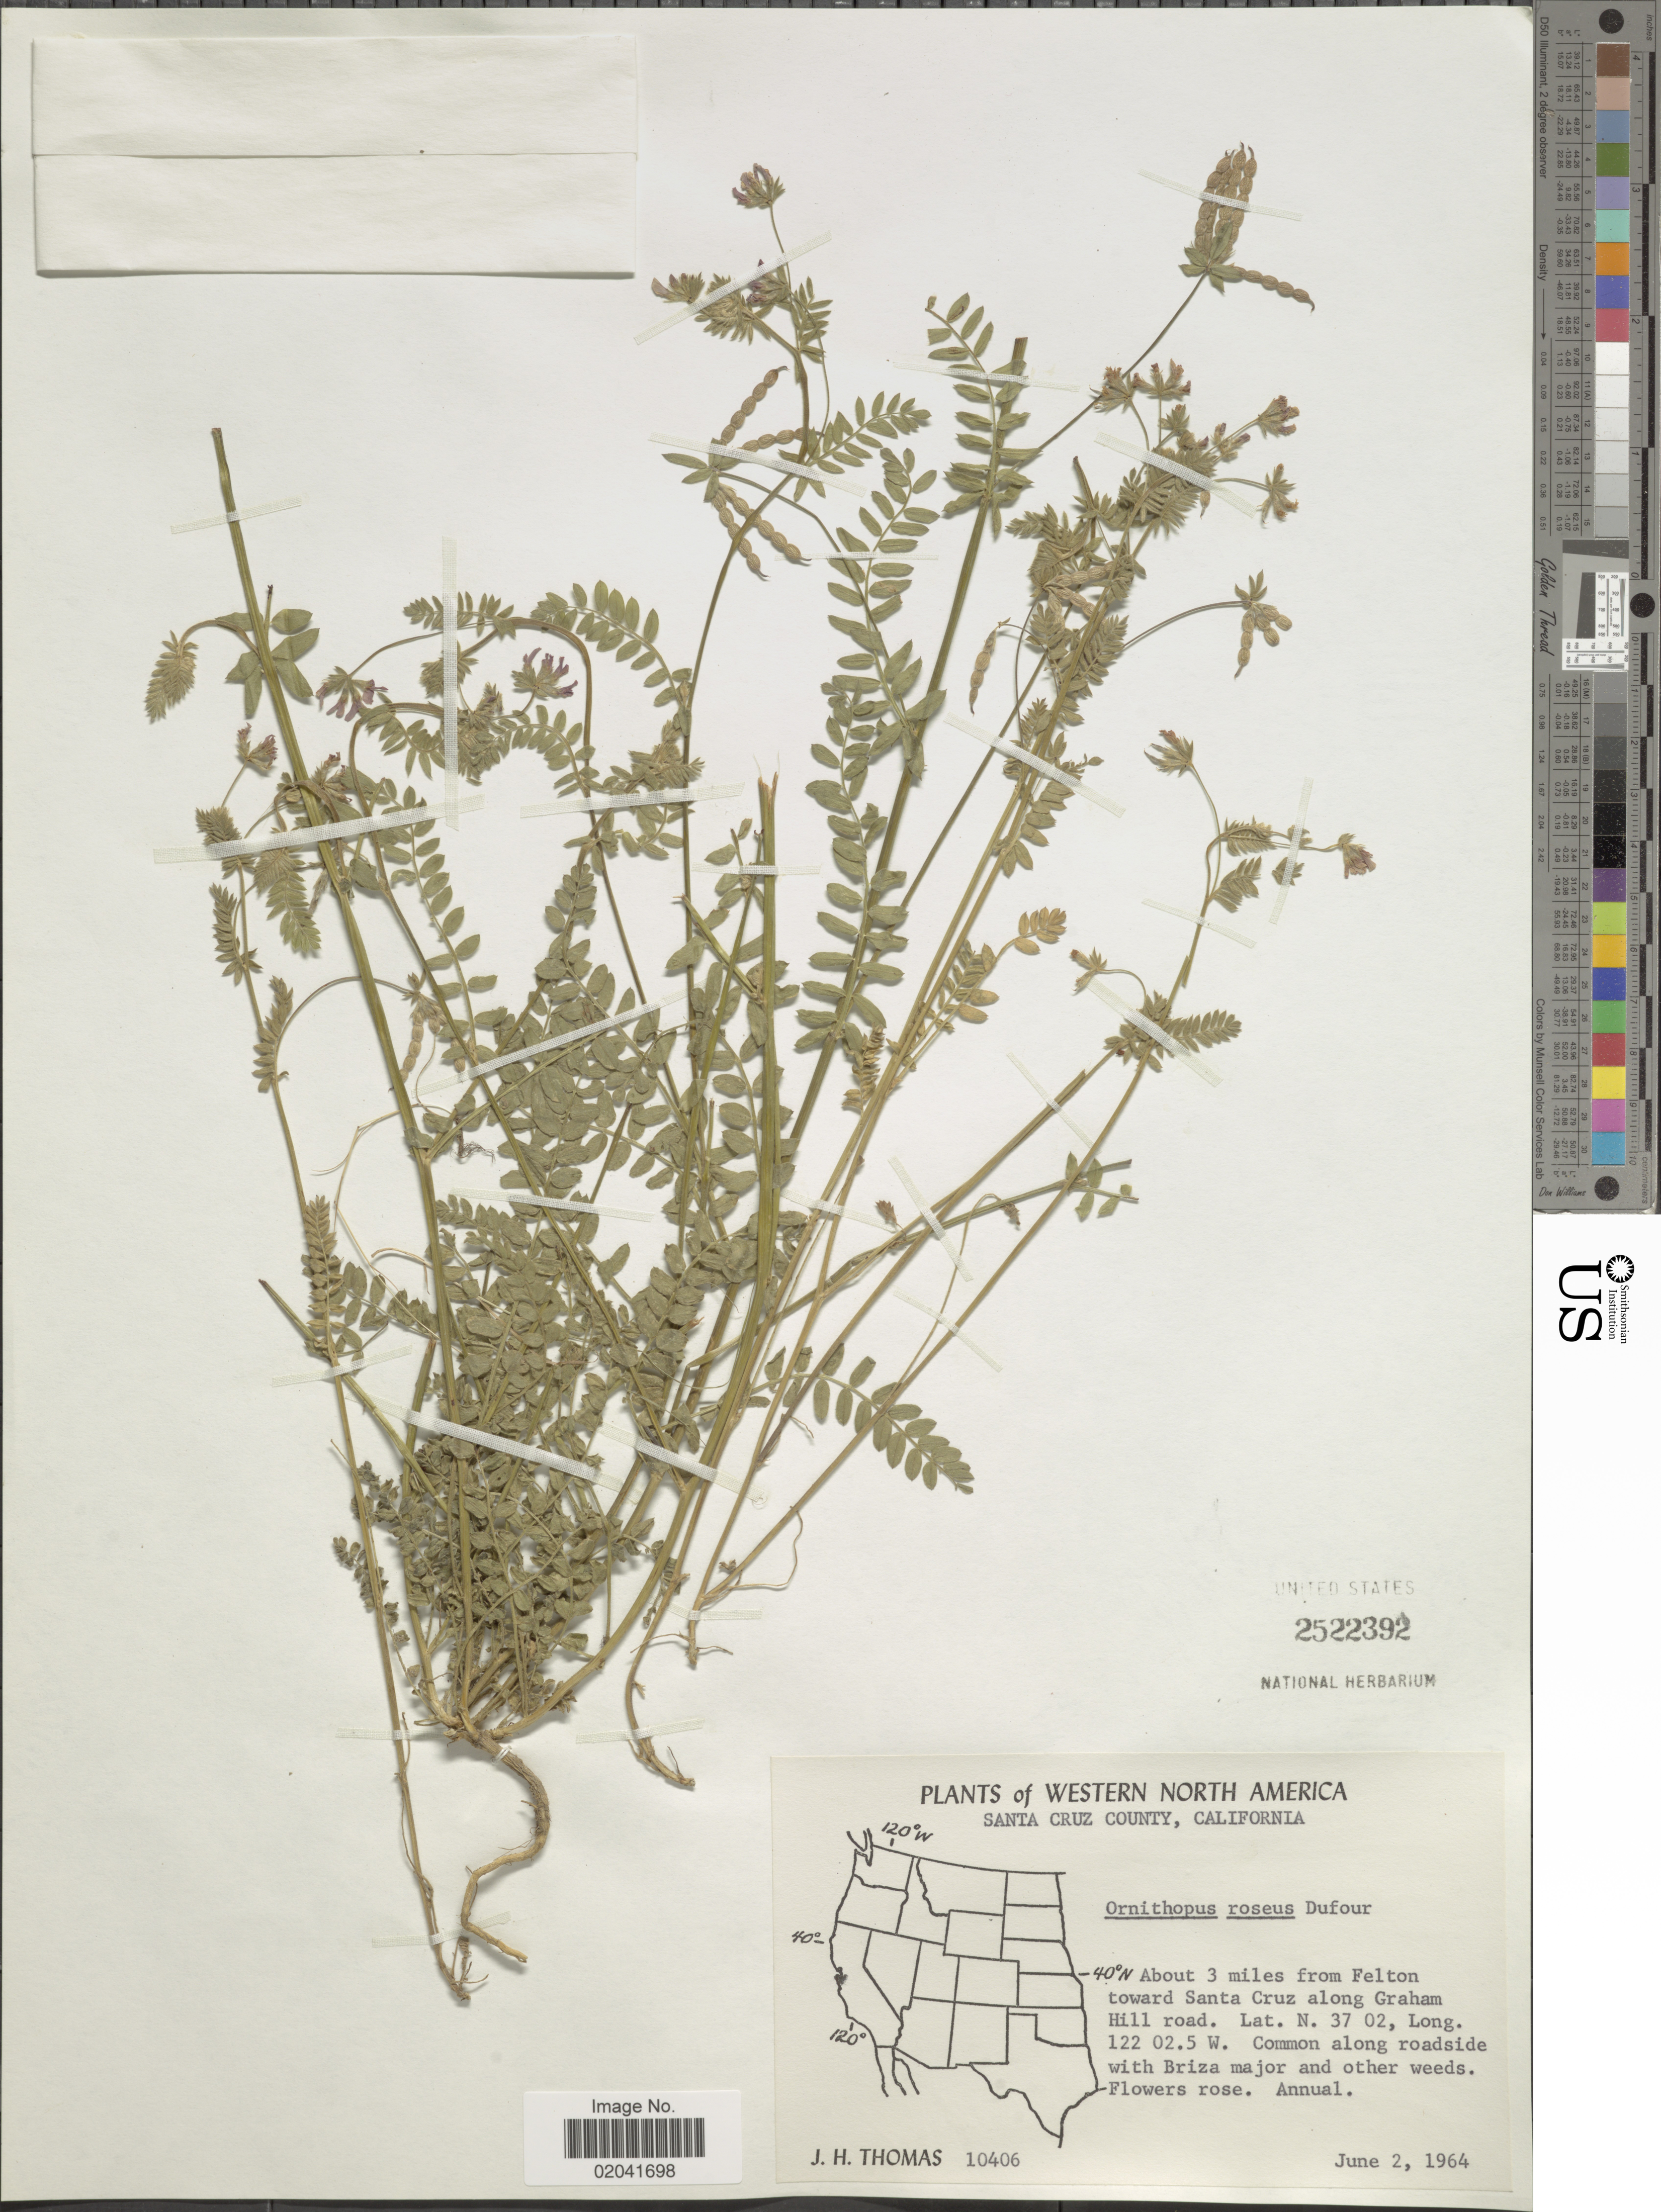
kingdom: Plantae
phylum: Tracheophyta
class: Magnoliopsida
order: Fabales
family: Fabaceae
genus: Ornithopus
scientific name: Ornithopus roseus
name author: Dufour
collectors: J. H. Thomas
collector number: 10406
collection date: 1964-06-02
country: United States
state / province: California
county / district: Santa Cruz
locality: California, Santa Cruz County, About 3 miles from Felton toward Santa Cruz along Graham Hill road.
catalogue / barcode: US 2522392